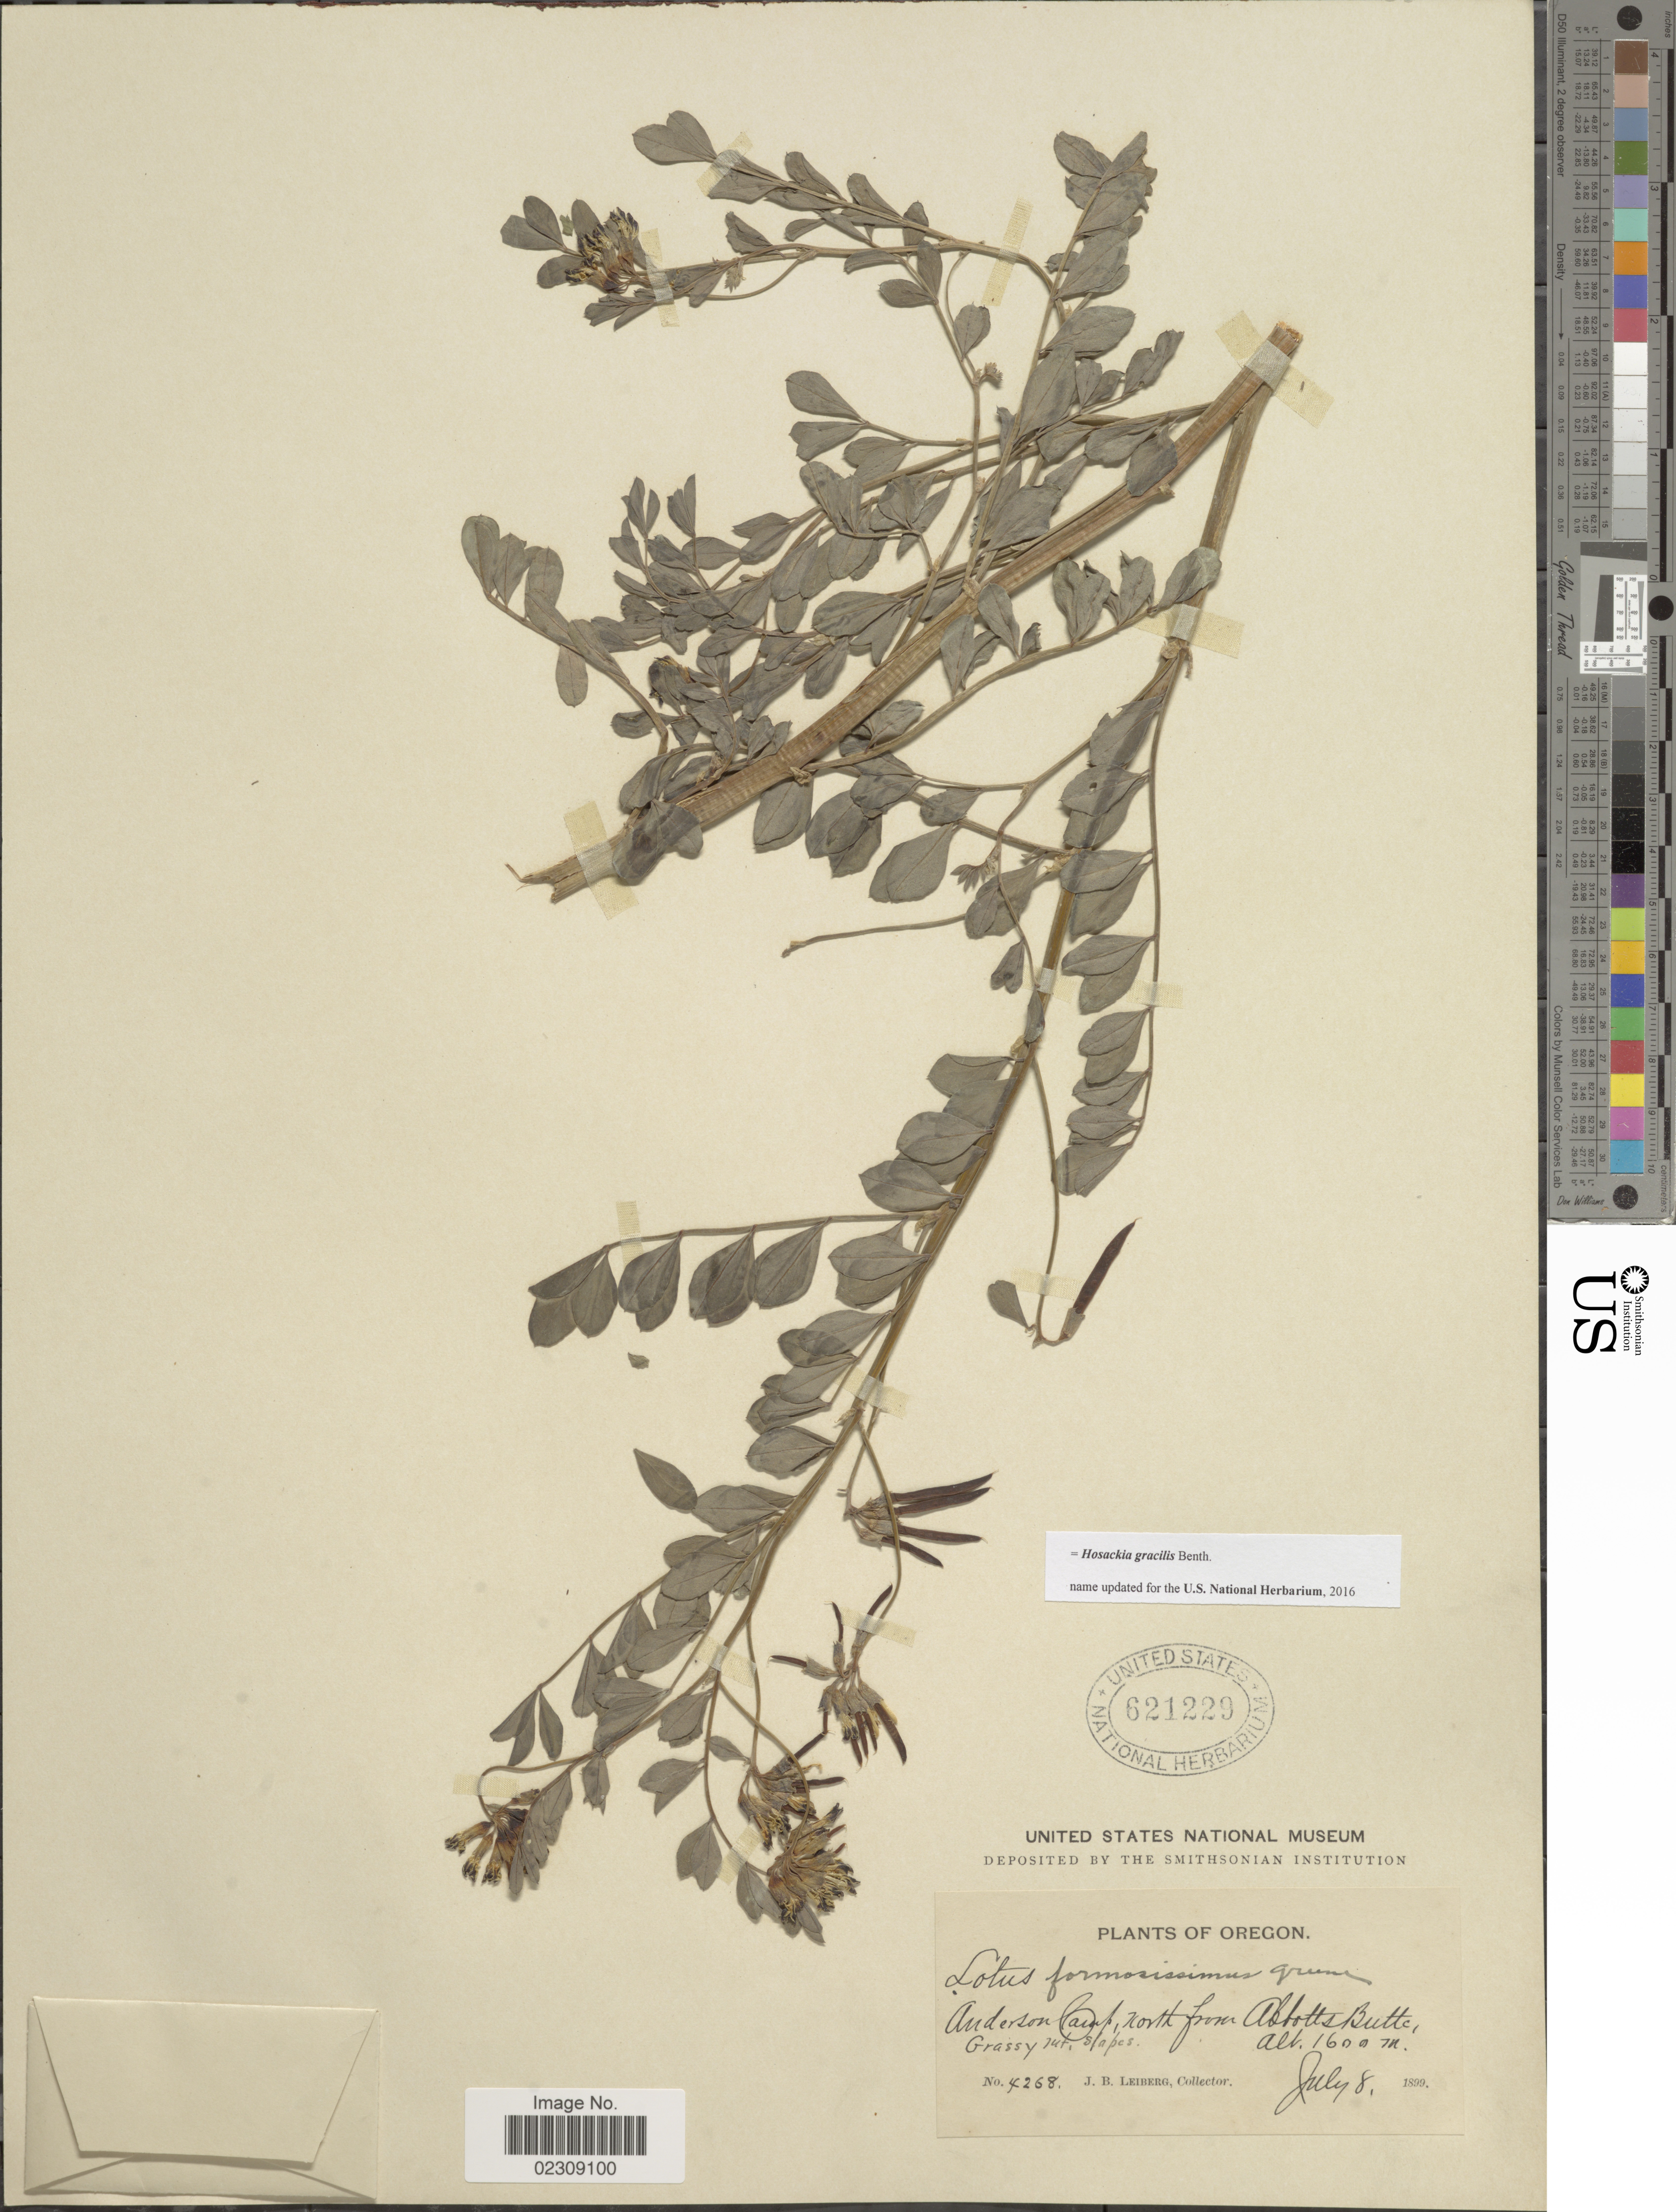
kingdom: Plantae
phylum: Tracheophyta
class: Magnoliopsida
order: Fabales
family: Fabaceae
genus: Hosackia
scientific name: Hosackia gracilis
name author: Benth.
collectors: J. B. Leiberg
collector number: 4268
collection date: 1899-07-08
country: United States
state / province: Oregon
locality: Anderson Camp, North from Abbotts Butte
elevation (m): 1600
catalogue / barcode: US 621229